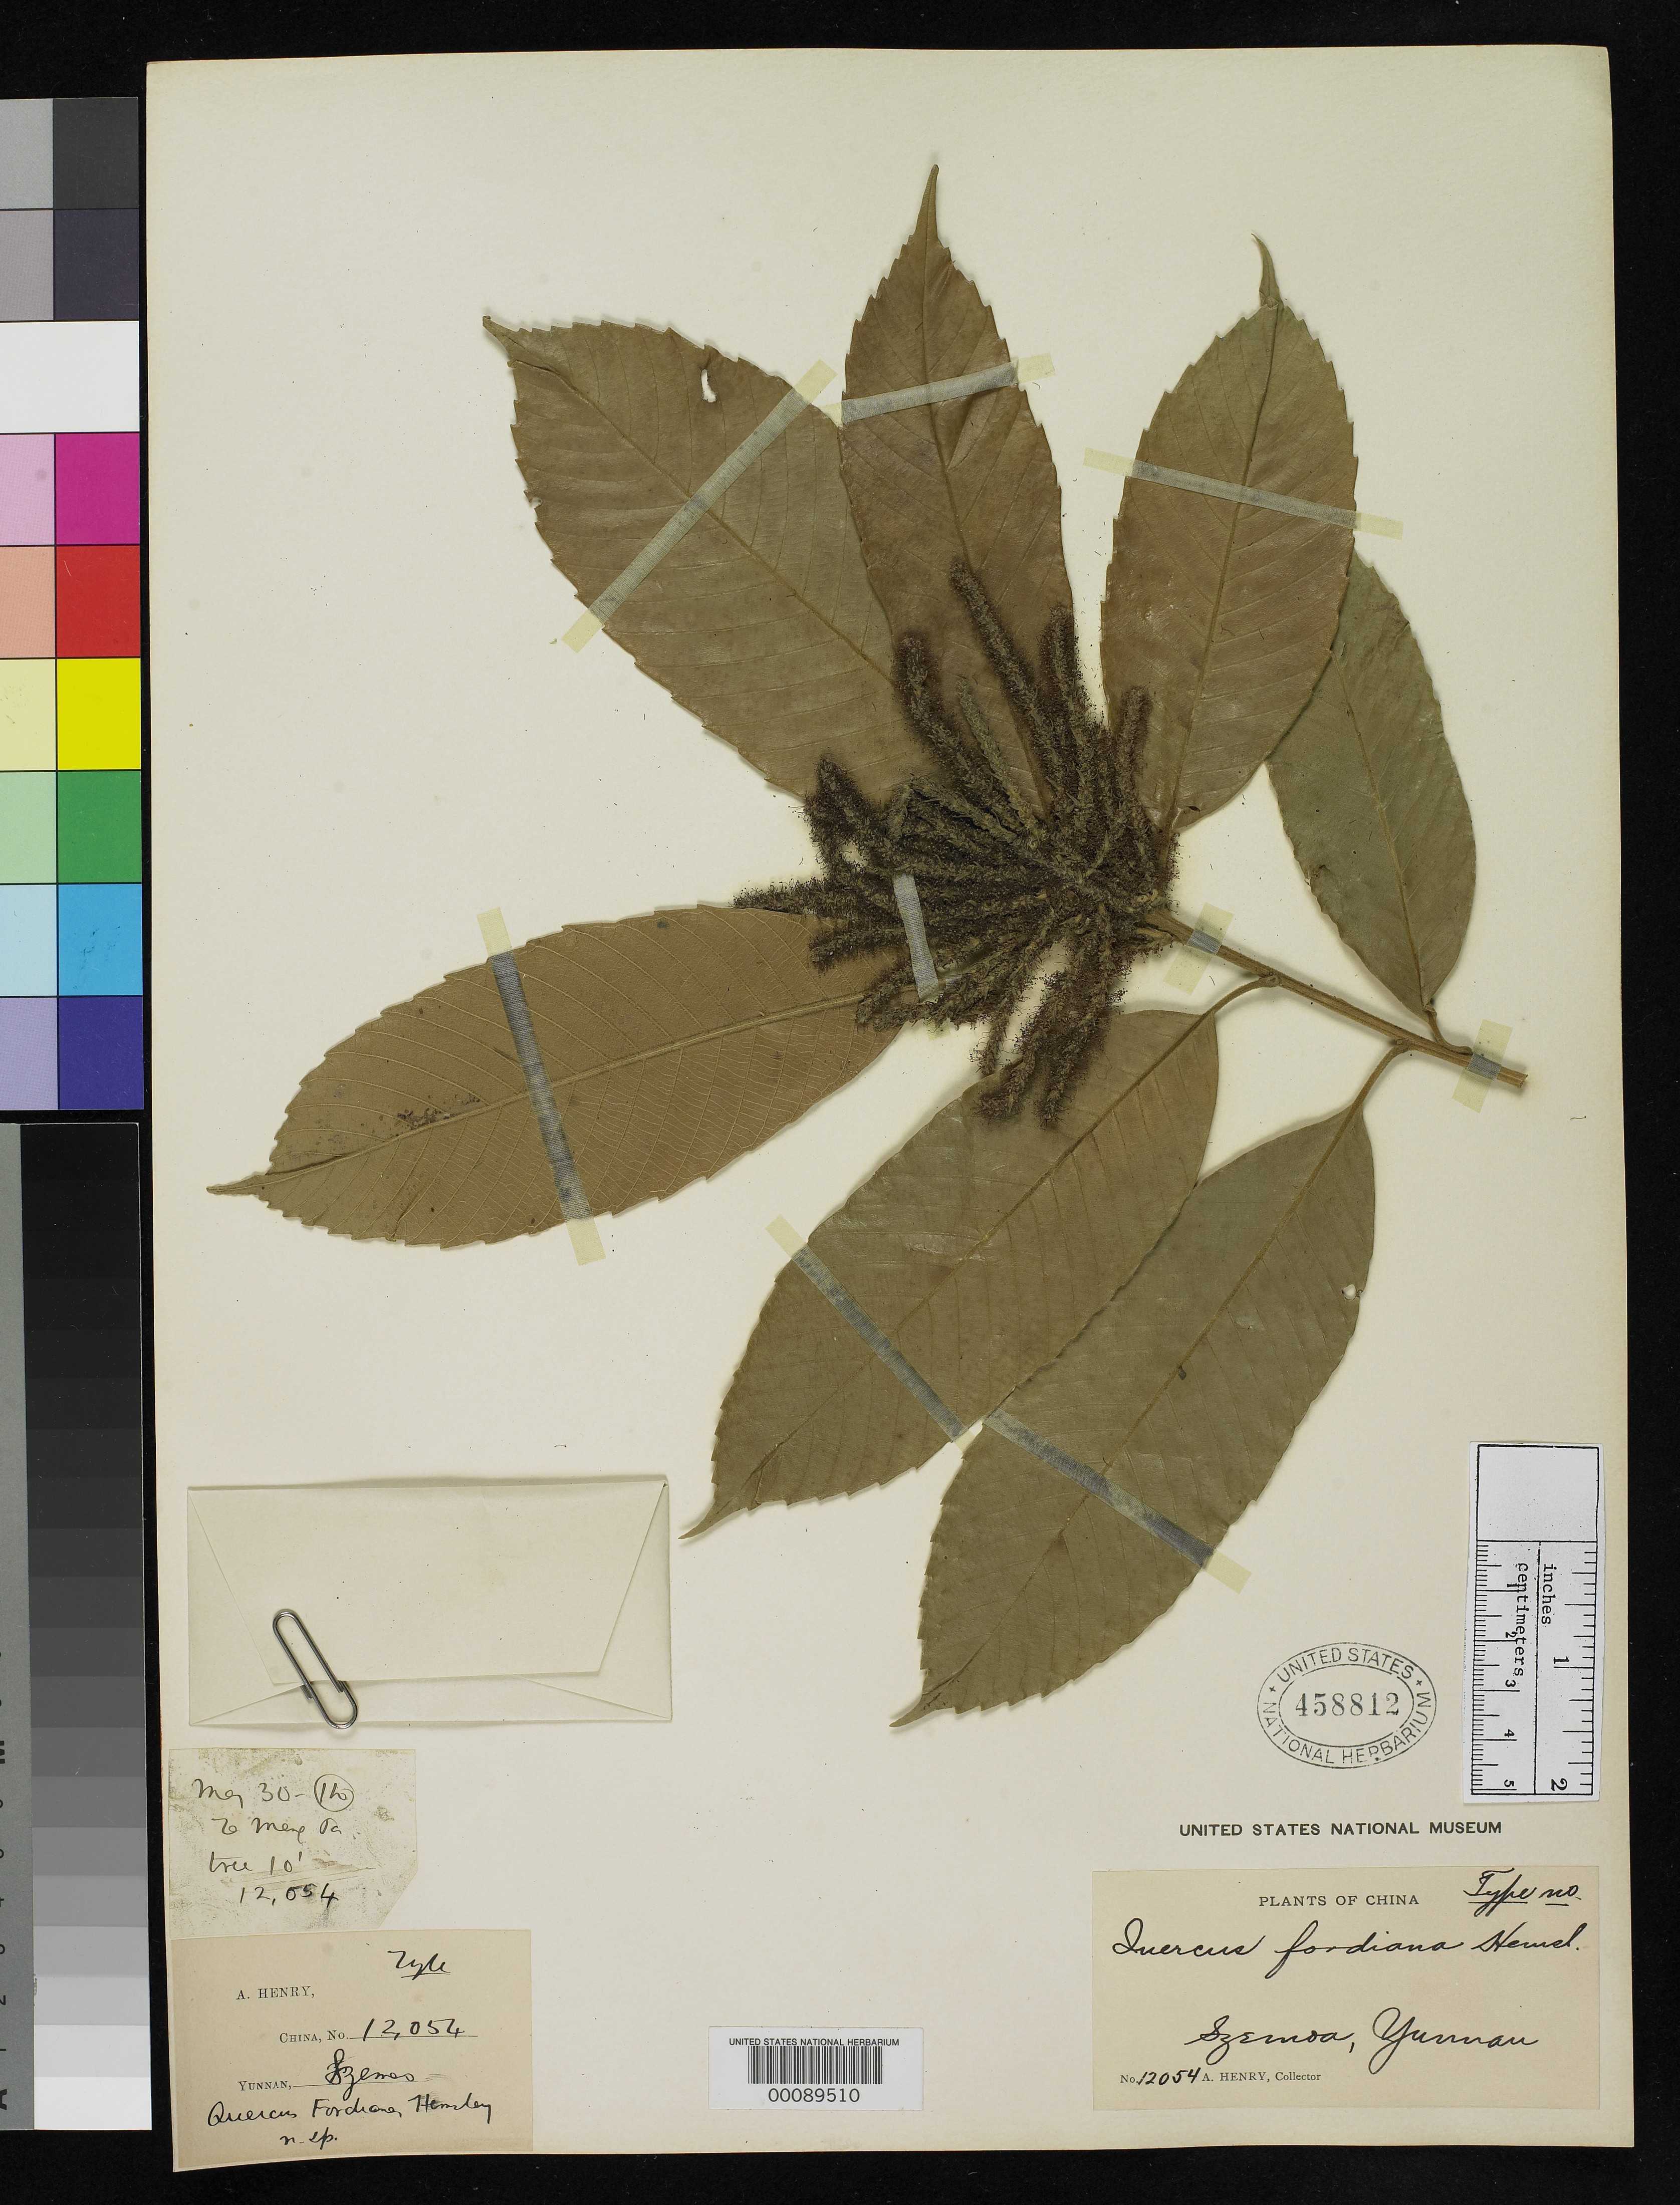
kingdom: Plantae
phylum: Tracheophyta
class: Magnoliopsida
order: Fagales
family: Fagaceae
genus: Quercus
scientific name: Quercus fordiana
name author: Hemsl.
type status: Isosyntype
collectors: A. Henry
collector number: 12054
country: China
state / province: Yunnan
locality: Szemoa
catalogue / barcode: US 458812